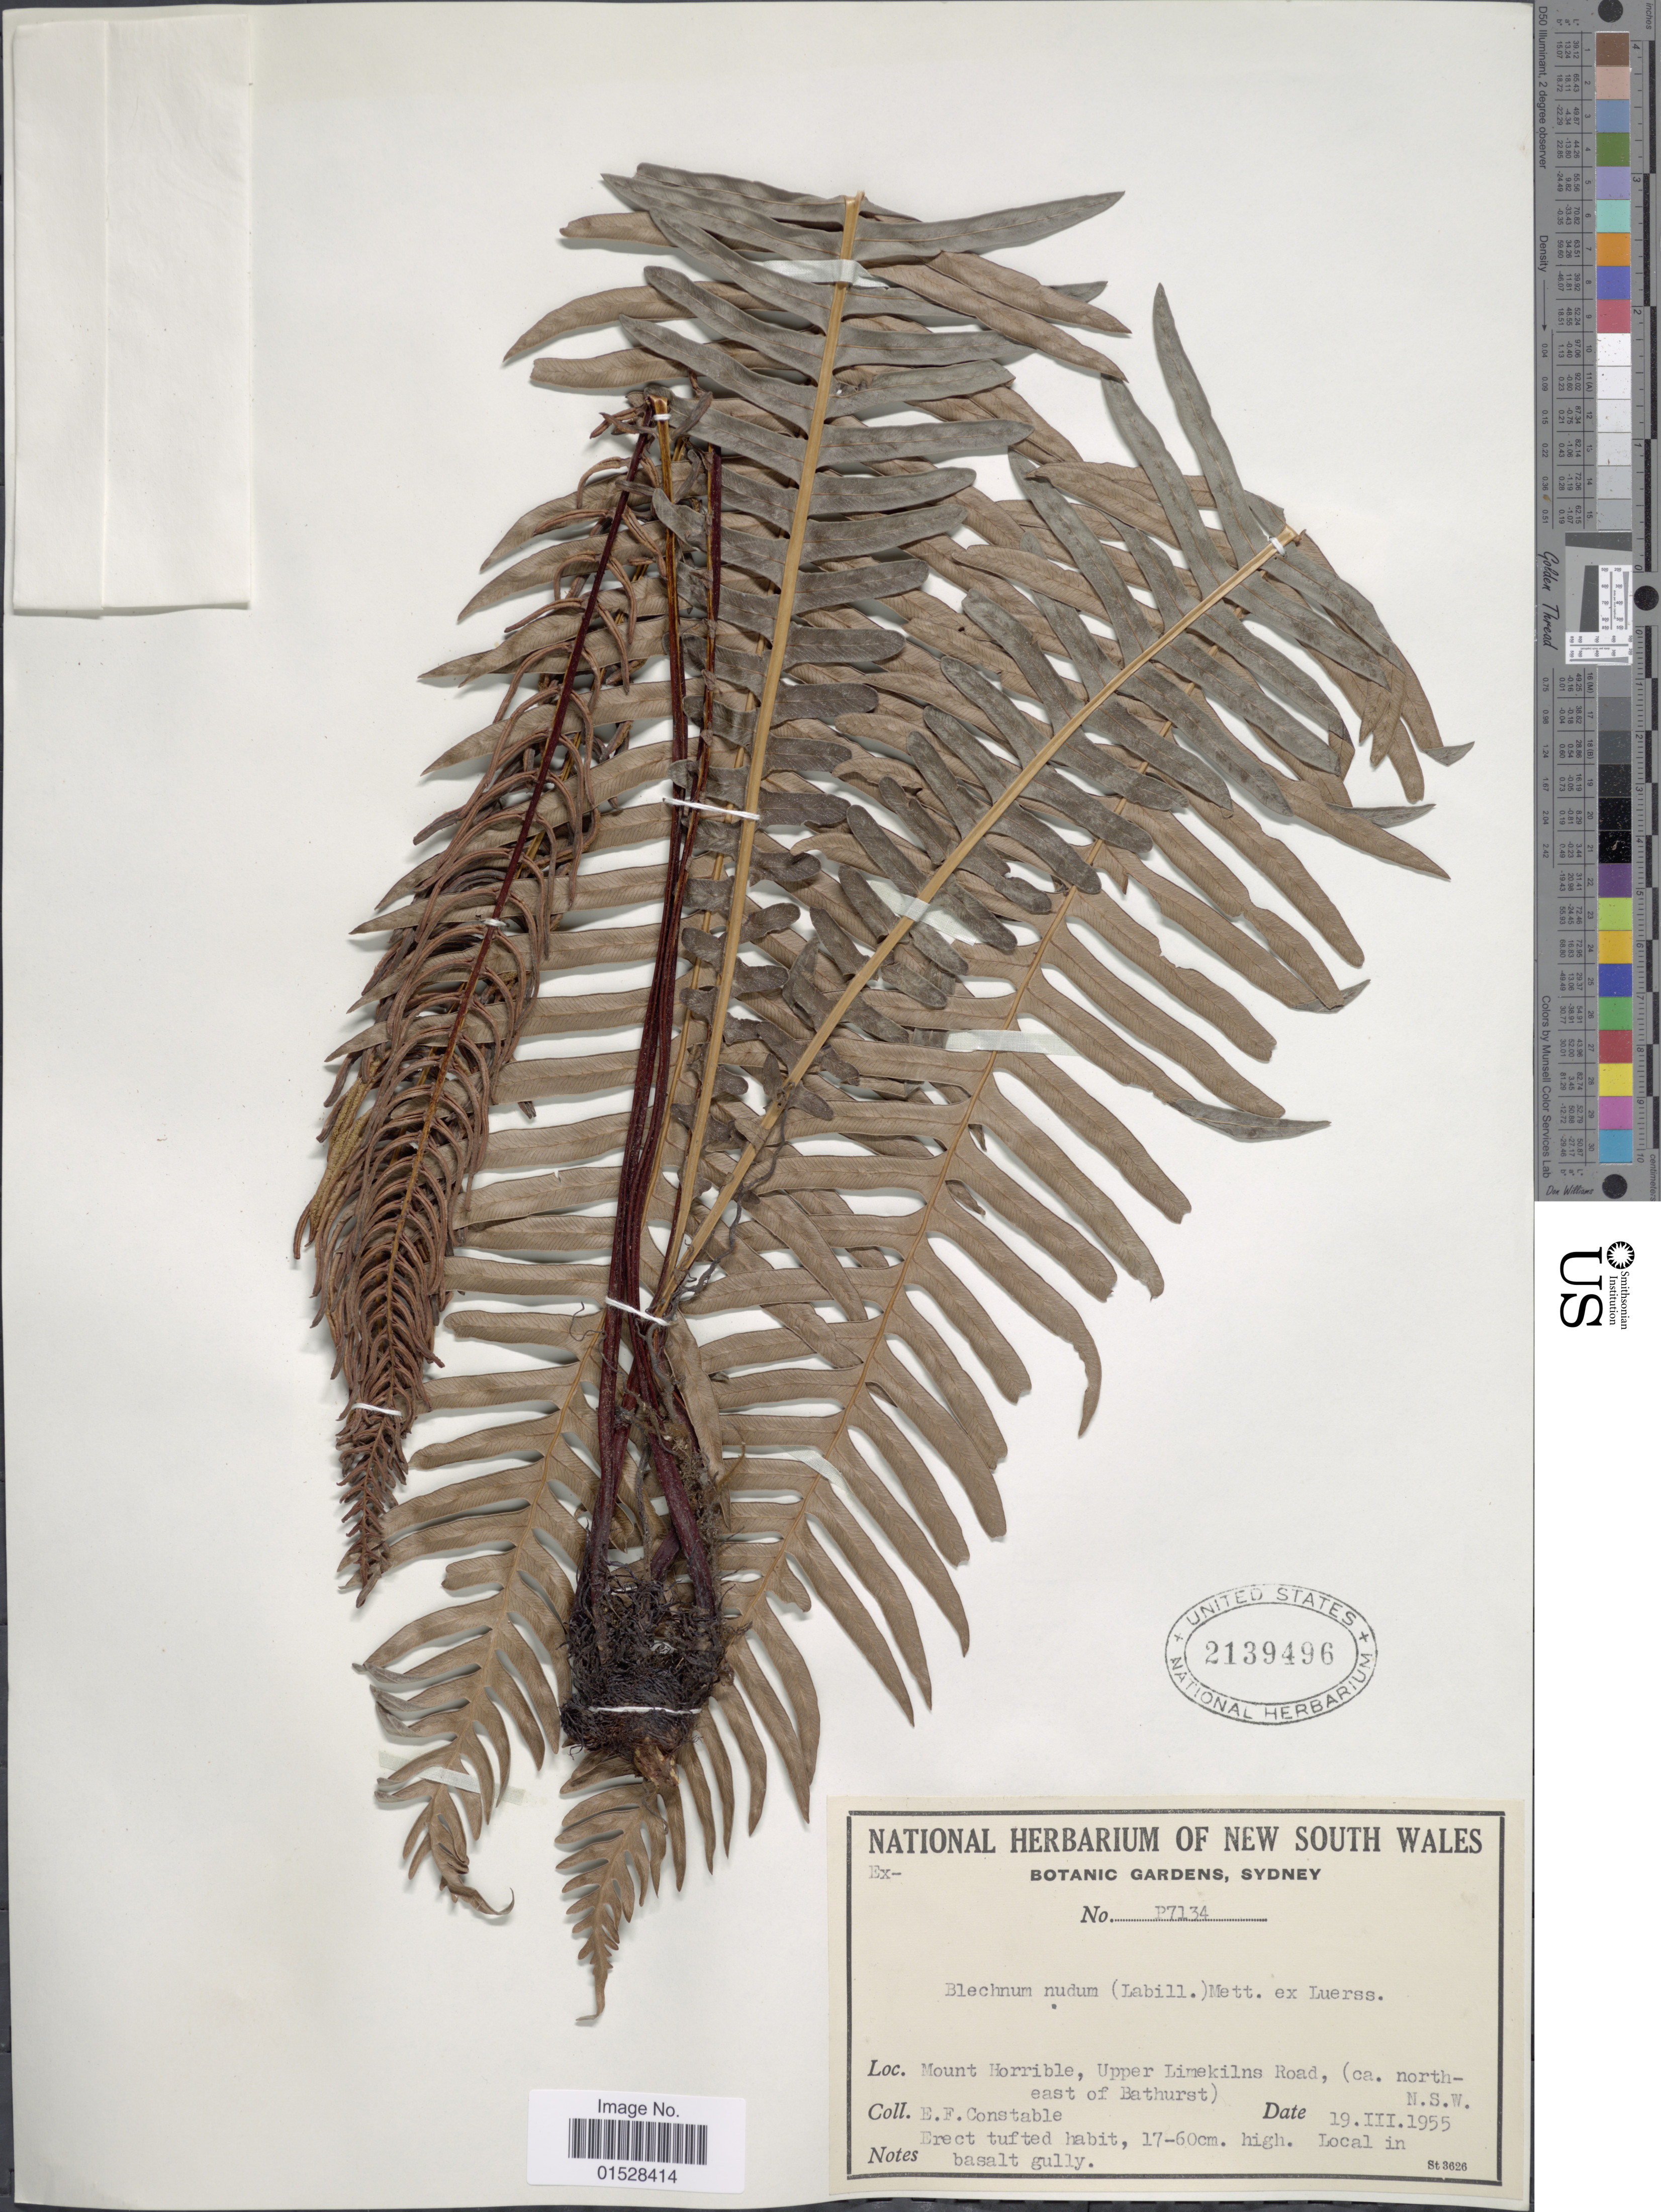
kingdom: Plantae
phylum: Tracheophyta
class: Polypodiopsida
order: Polypodiales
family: Blechnaceae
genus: Blechnum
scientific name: Blechnum nudum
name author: (Labill.) Mett. ex Luerss.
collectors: E. F. Constable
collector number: P7134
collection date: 1955-03-19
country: Australia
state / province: New South Wales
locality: Mount Horrible, Upper Limekilns Road, (ca. north-east of Bathurst).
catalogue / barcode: US 2139496